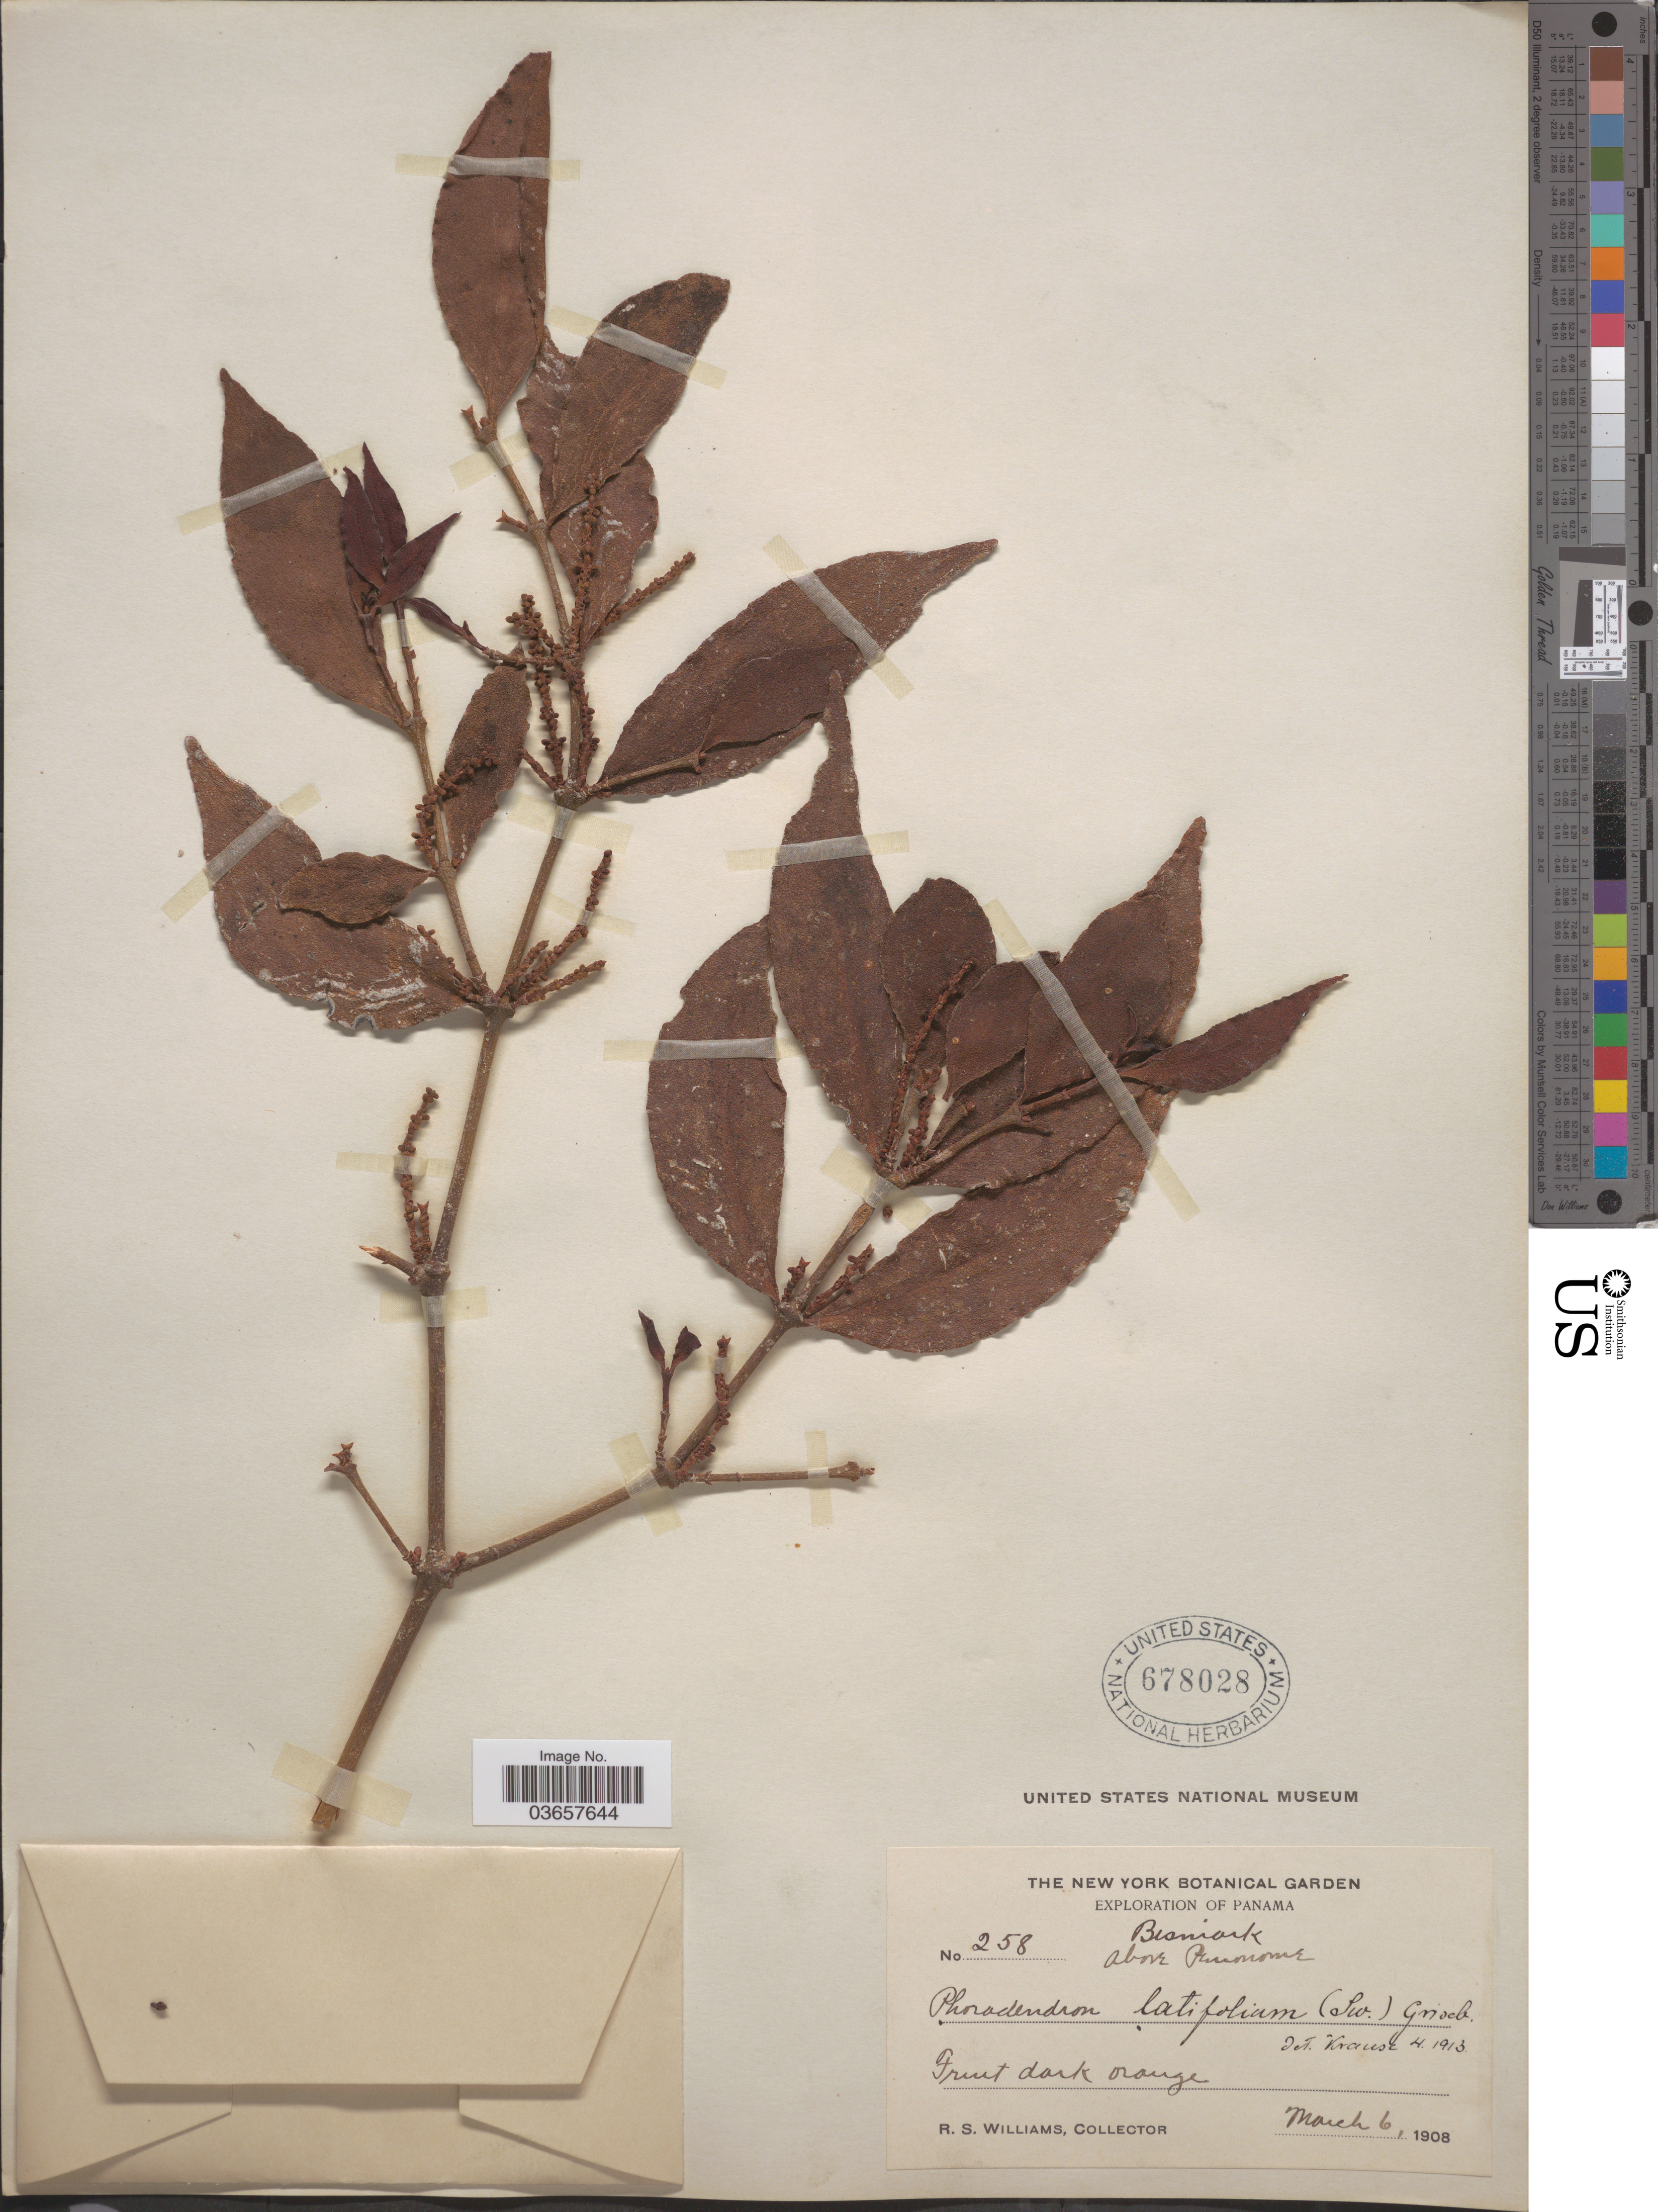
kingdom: Plantae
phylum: Tracheophyta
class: Magnoliopsida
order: Santalales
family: Viscaceae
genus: Phoradendron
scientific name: Phoradendron piperoides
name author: (Kunth) Trel.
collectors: R. S. Williams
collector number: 258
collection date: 1908-03-06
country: Panama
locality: Bismark. Above Penonome.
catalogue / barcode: US 678028